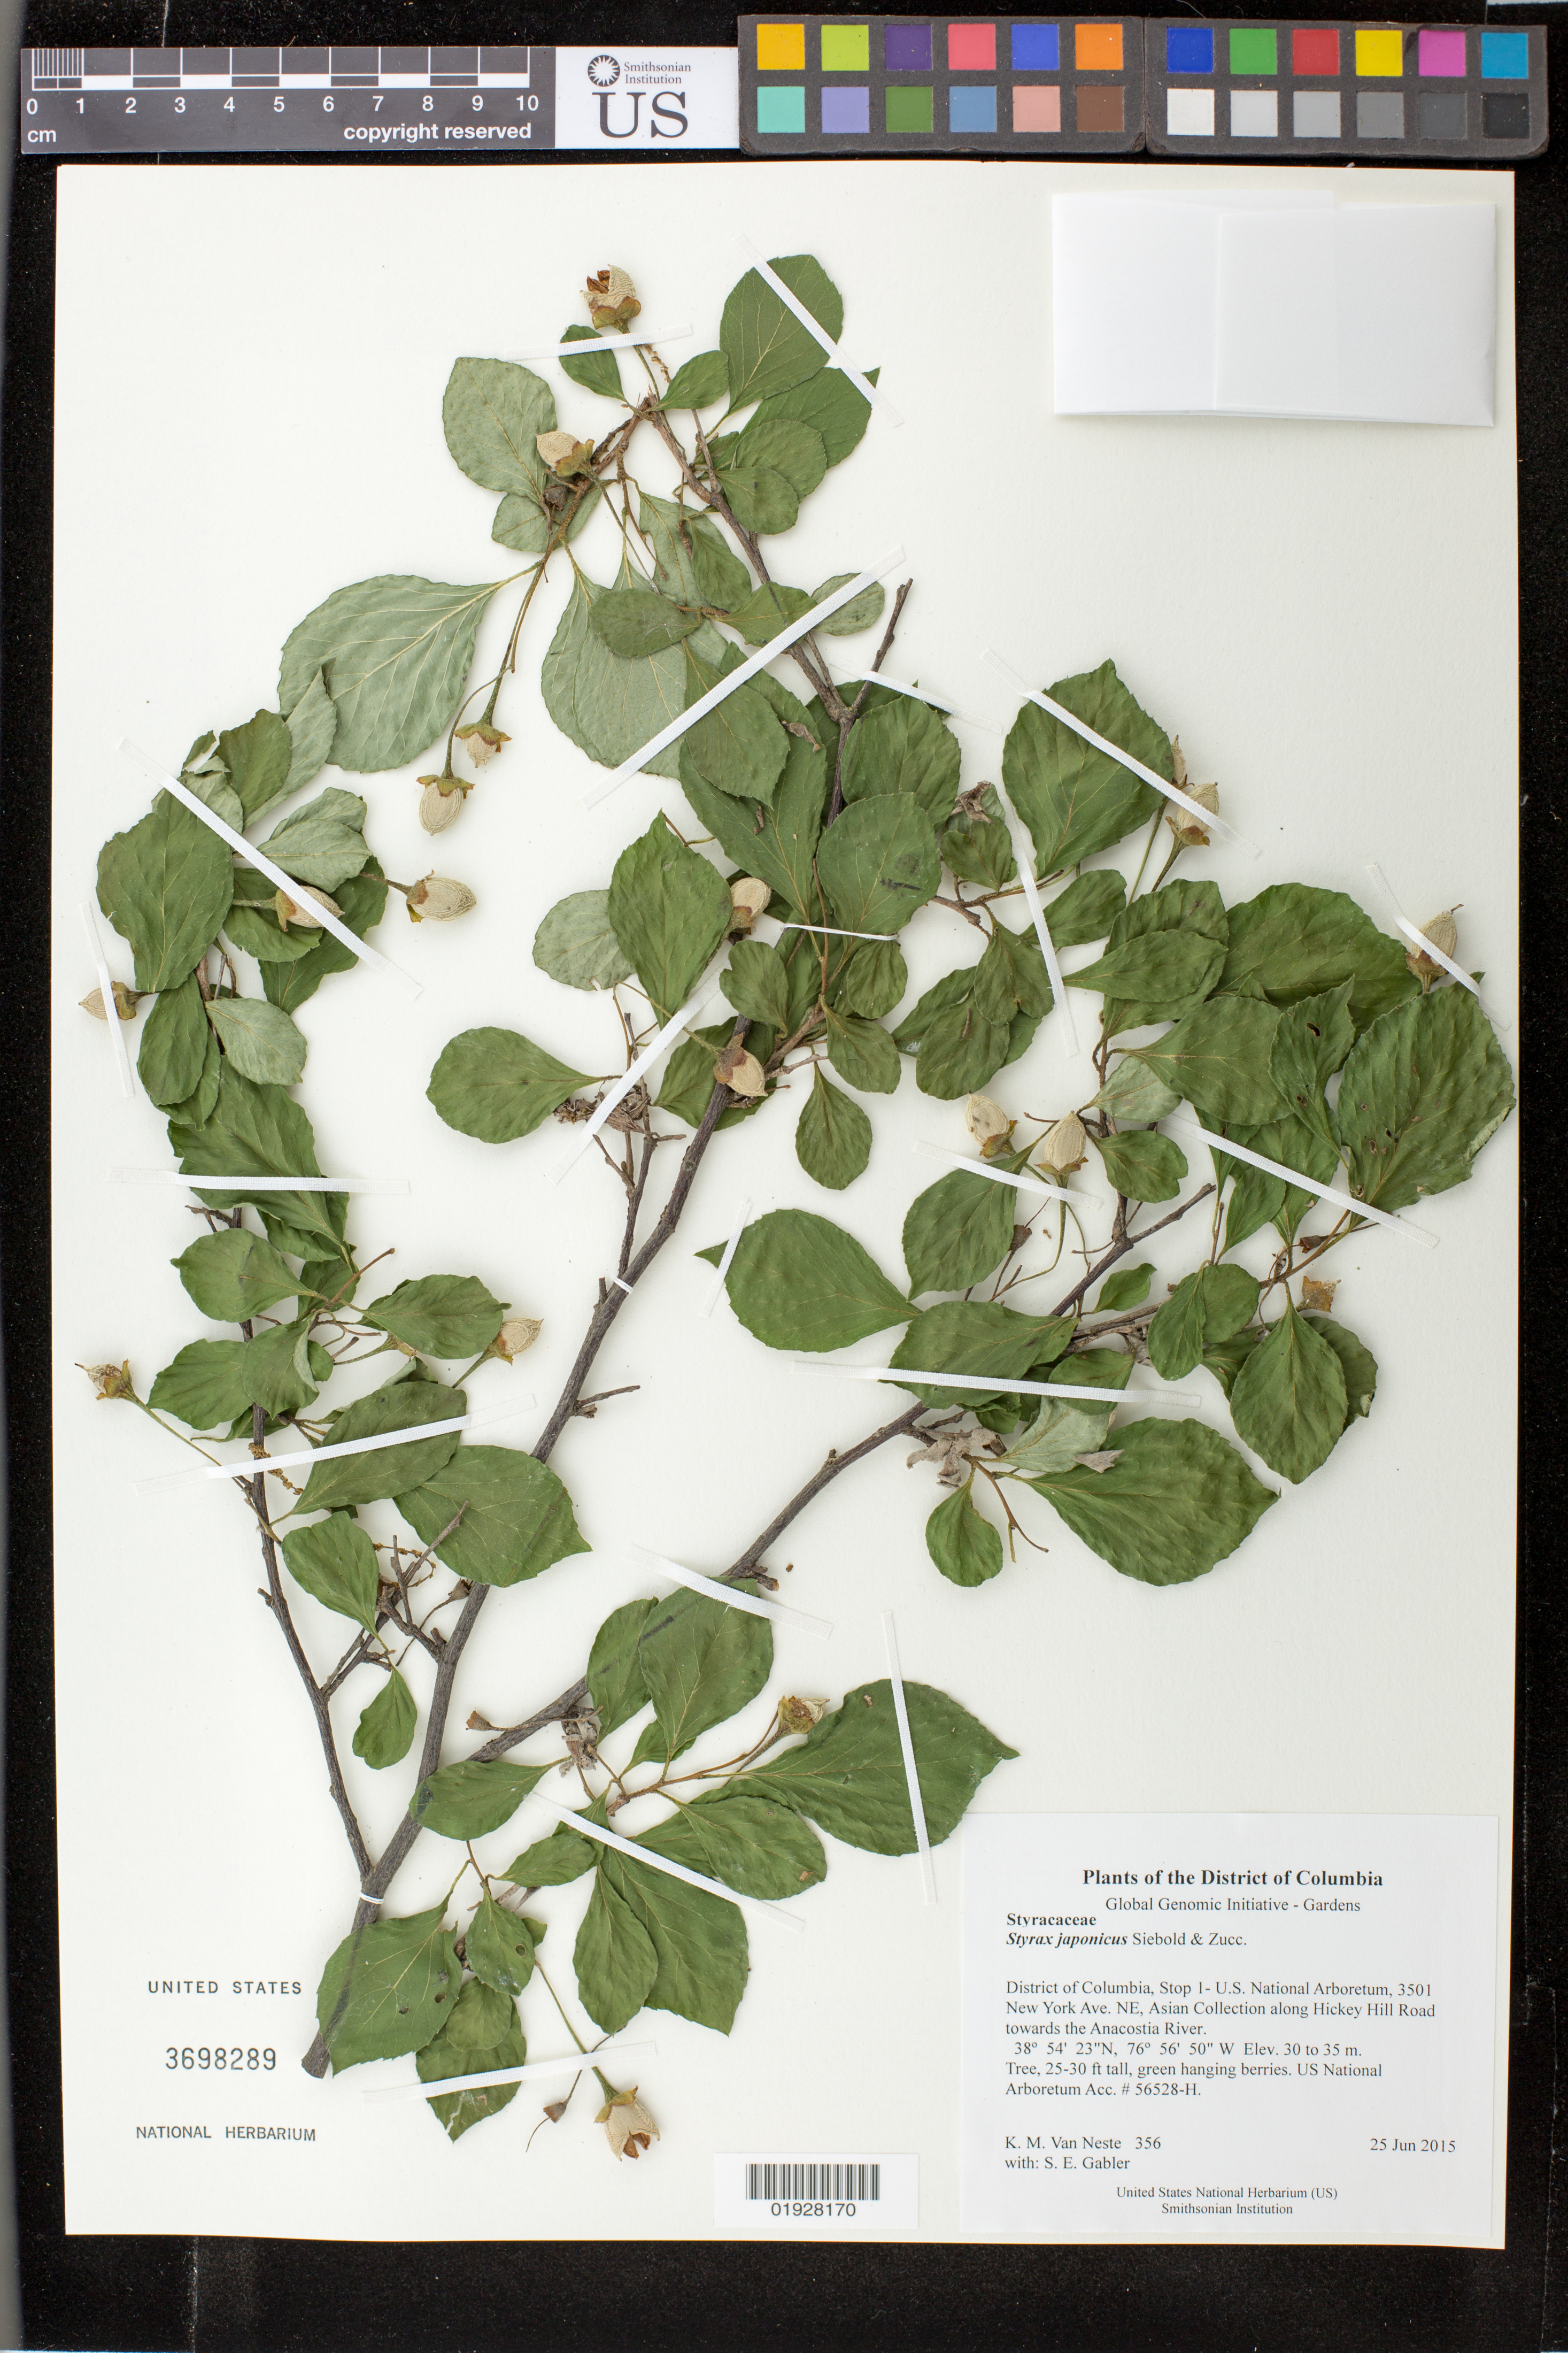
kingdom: Plantae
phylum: Tracheophyta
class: Magnoliopsida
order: Ericales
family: Styracaceae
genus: Styrax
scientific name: Styrax japonicus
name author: Siebold & Zucc.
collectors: K. M. Van Neste & S. E. Gabler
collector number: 356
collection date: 2015-06-25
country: United States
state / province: District of Columbia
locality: Stop 1- U.S. National Arboretum, 3501 New York Ave. NE, Asian Collection along Hickey Hill Road towards the Anacostia River.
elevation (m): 30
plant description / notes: Styrax japonicus NATIONAL ARBORETUM PROVENANCE INFO: ORIGINAL LOCALITY: Korea, Republic of, , ORIGINAL COLLECTORS: Barry Yinger & Theodore Dudley (U.S. National Arboretum), J. C. Raulston (NC State University), A. Peter Wharton (University of British Columbia), Young-june Chang (Seoul Nat'l University), Kun-so Kim (Chollipo Arboretum) AND Ki-hun Song (Korean Hort. Society), Yong-hun Chang, Yong-gu Kang. COLLECTOR NUMBER: KSW 3528Ki-hun Song (Korean Hort. Society), Yong-hun Chang, Yong-gu Kang. LATITUDE: 34°05' N LONGITUDE: 125°06' E USNA ACCESSION: 56528 RECEIVED: Styrax japonicusseed11/15/1985 PROVENANCE CODE: W FULL PROVENANCE: collected directly from wild; origin known ELEVATION: LATITUDE: 34°05' N LONGITUDE: 125°06' E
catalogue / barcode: US 3698289